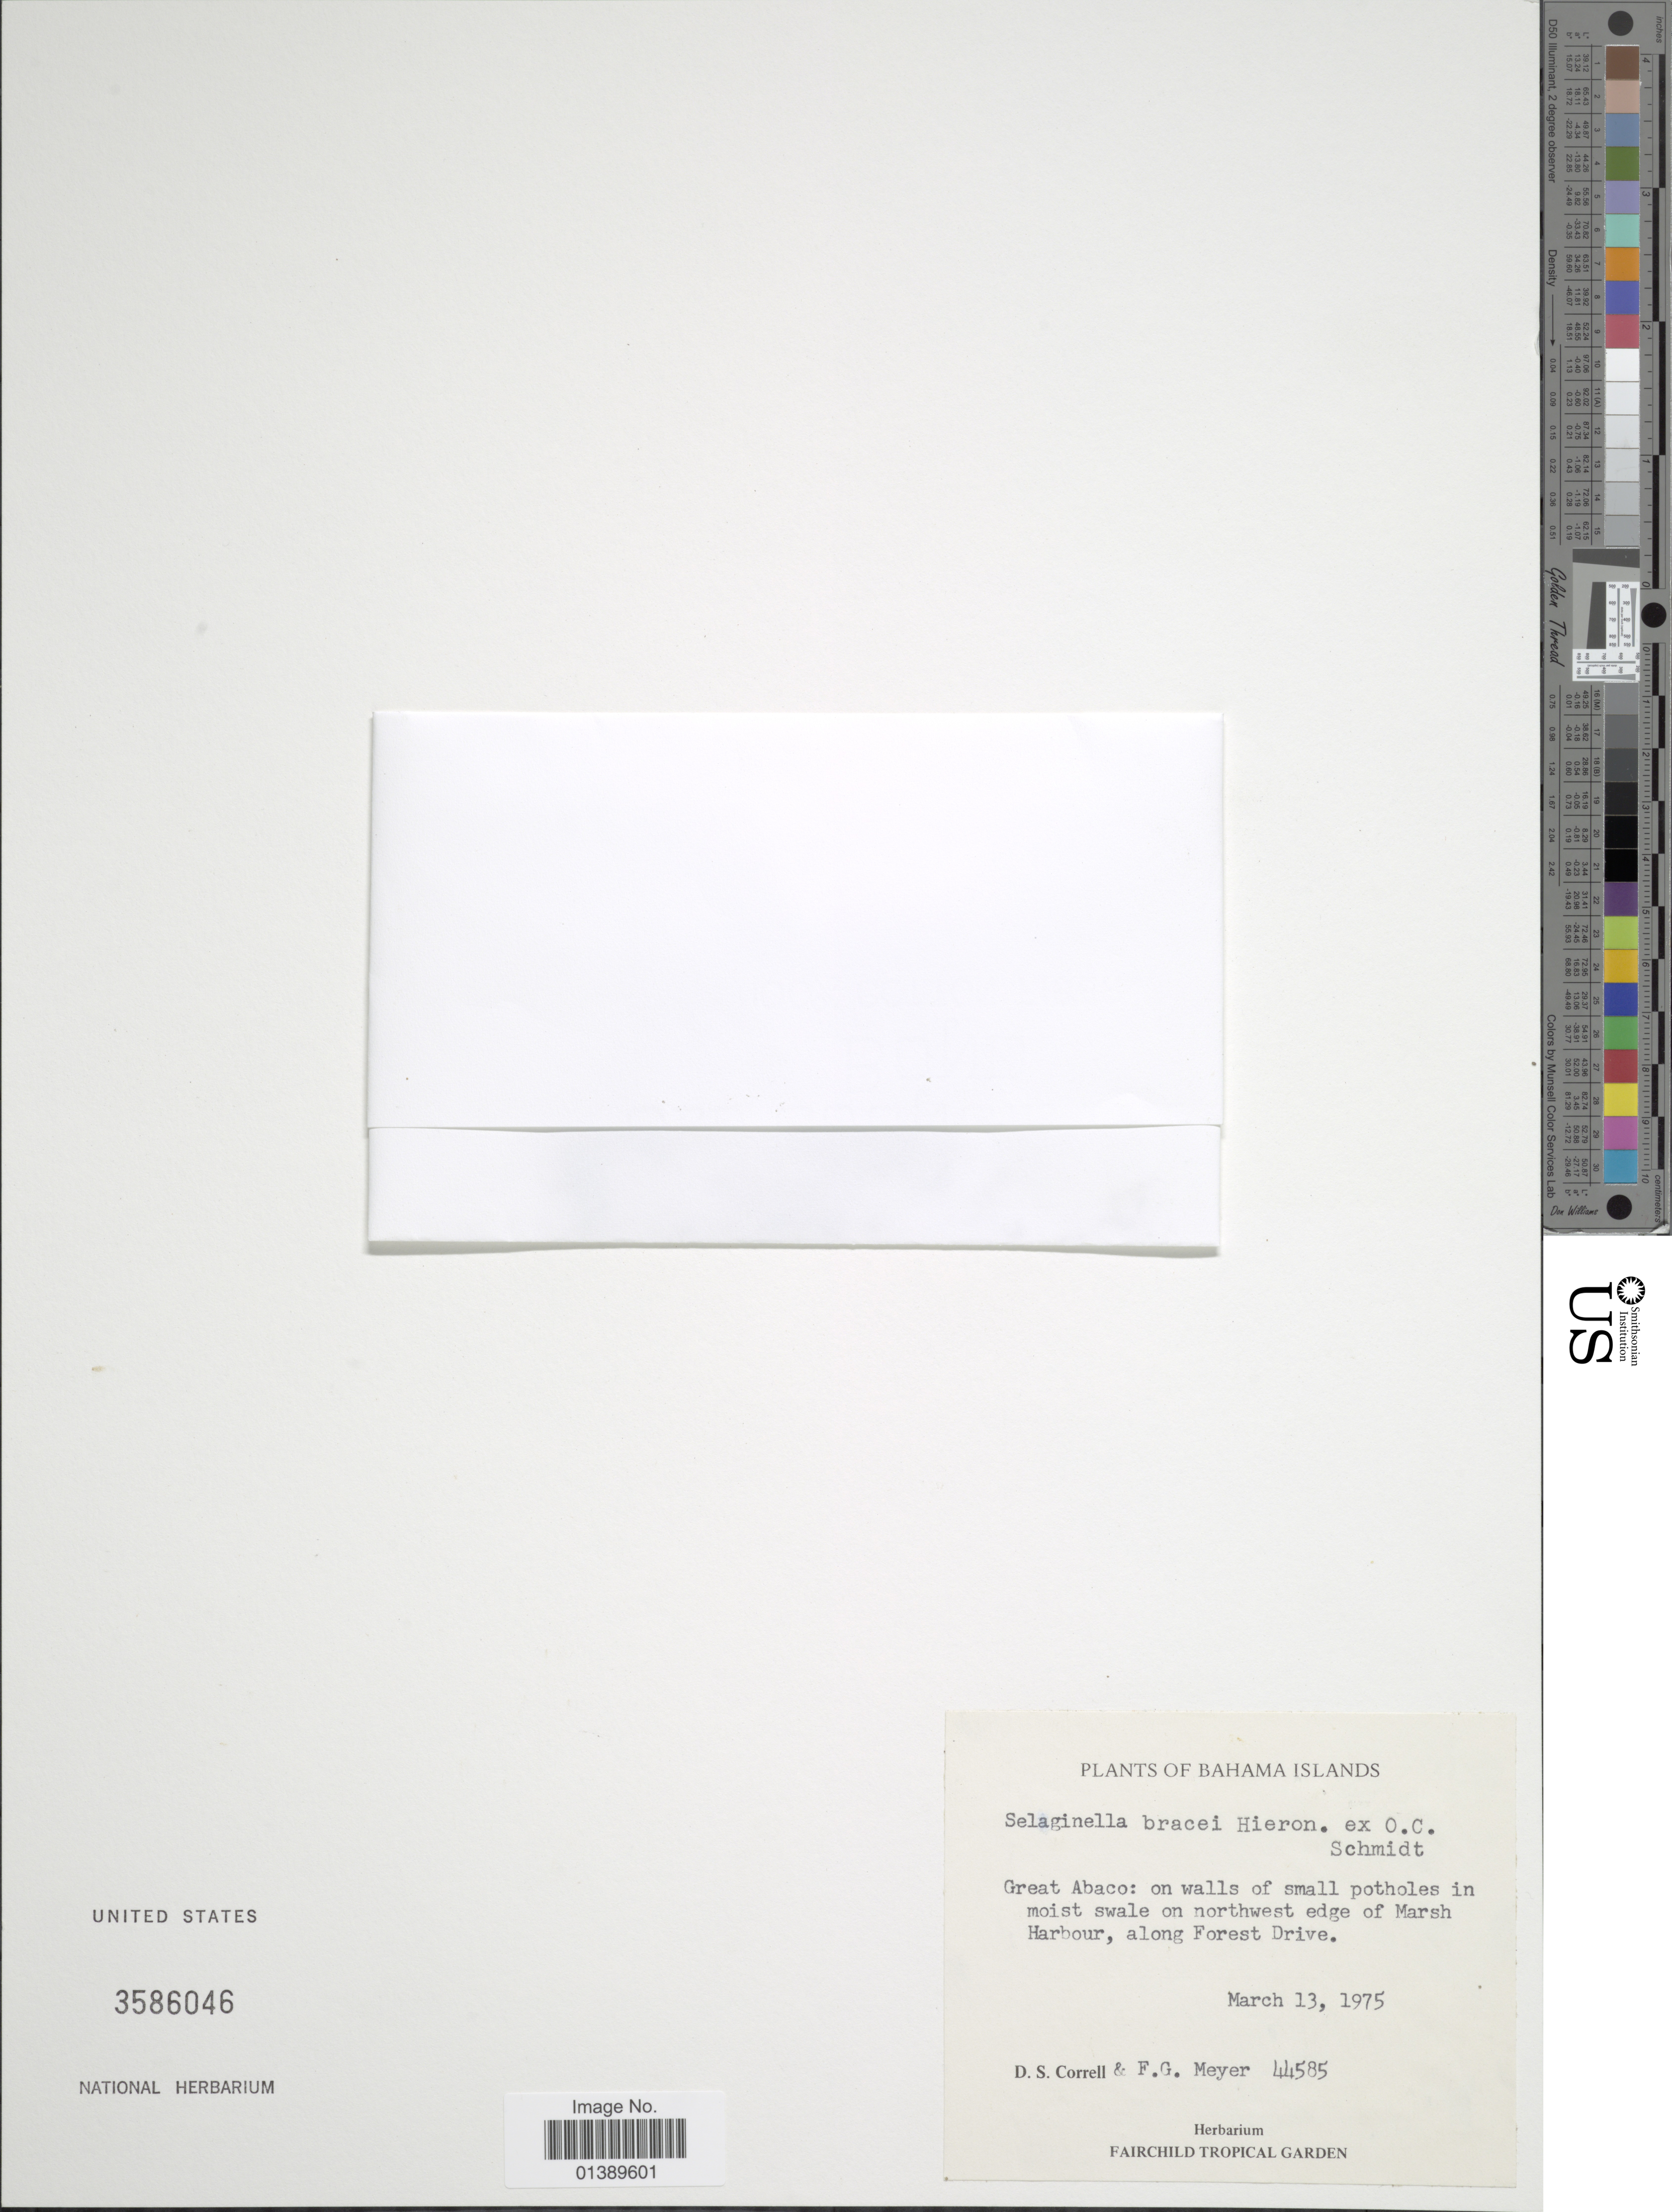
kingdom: Plantae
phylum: Tracheophyta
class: Lycopodiopsida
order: Selaginellales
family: Selaginellaceae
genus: Selaginella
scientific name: Selaginella bracei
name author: O.C. Schmidt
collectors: D. S. Correll & F. G. Meyer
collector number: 44585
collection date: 1975-03-13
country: Bahamas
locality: Bahama island, Great Abaco: on walls of small potholes in moist swale on northwest edge of marsh Harbour, along Forest Drive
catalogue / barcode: US 3586046